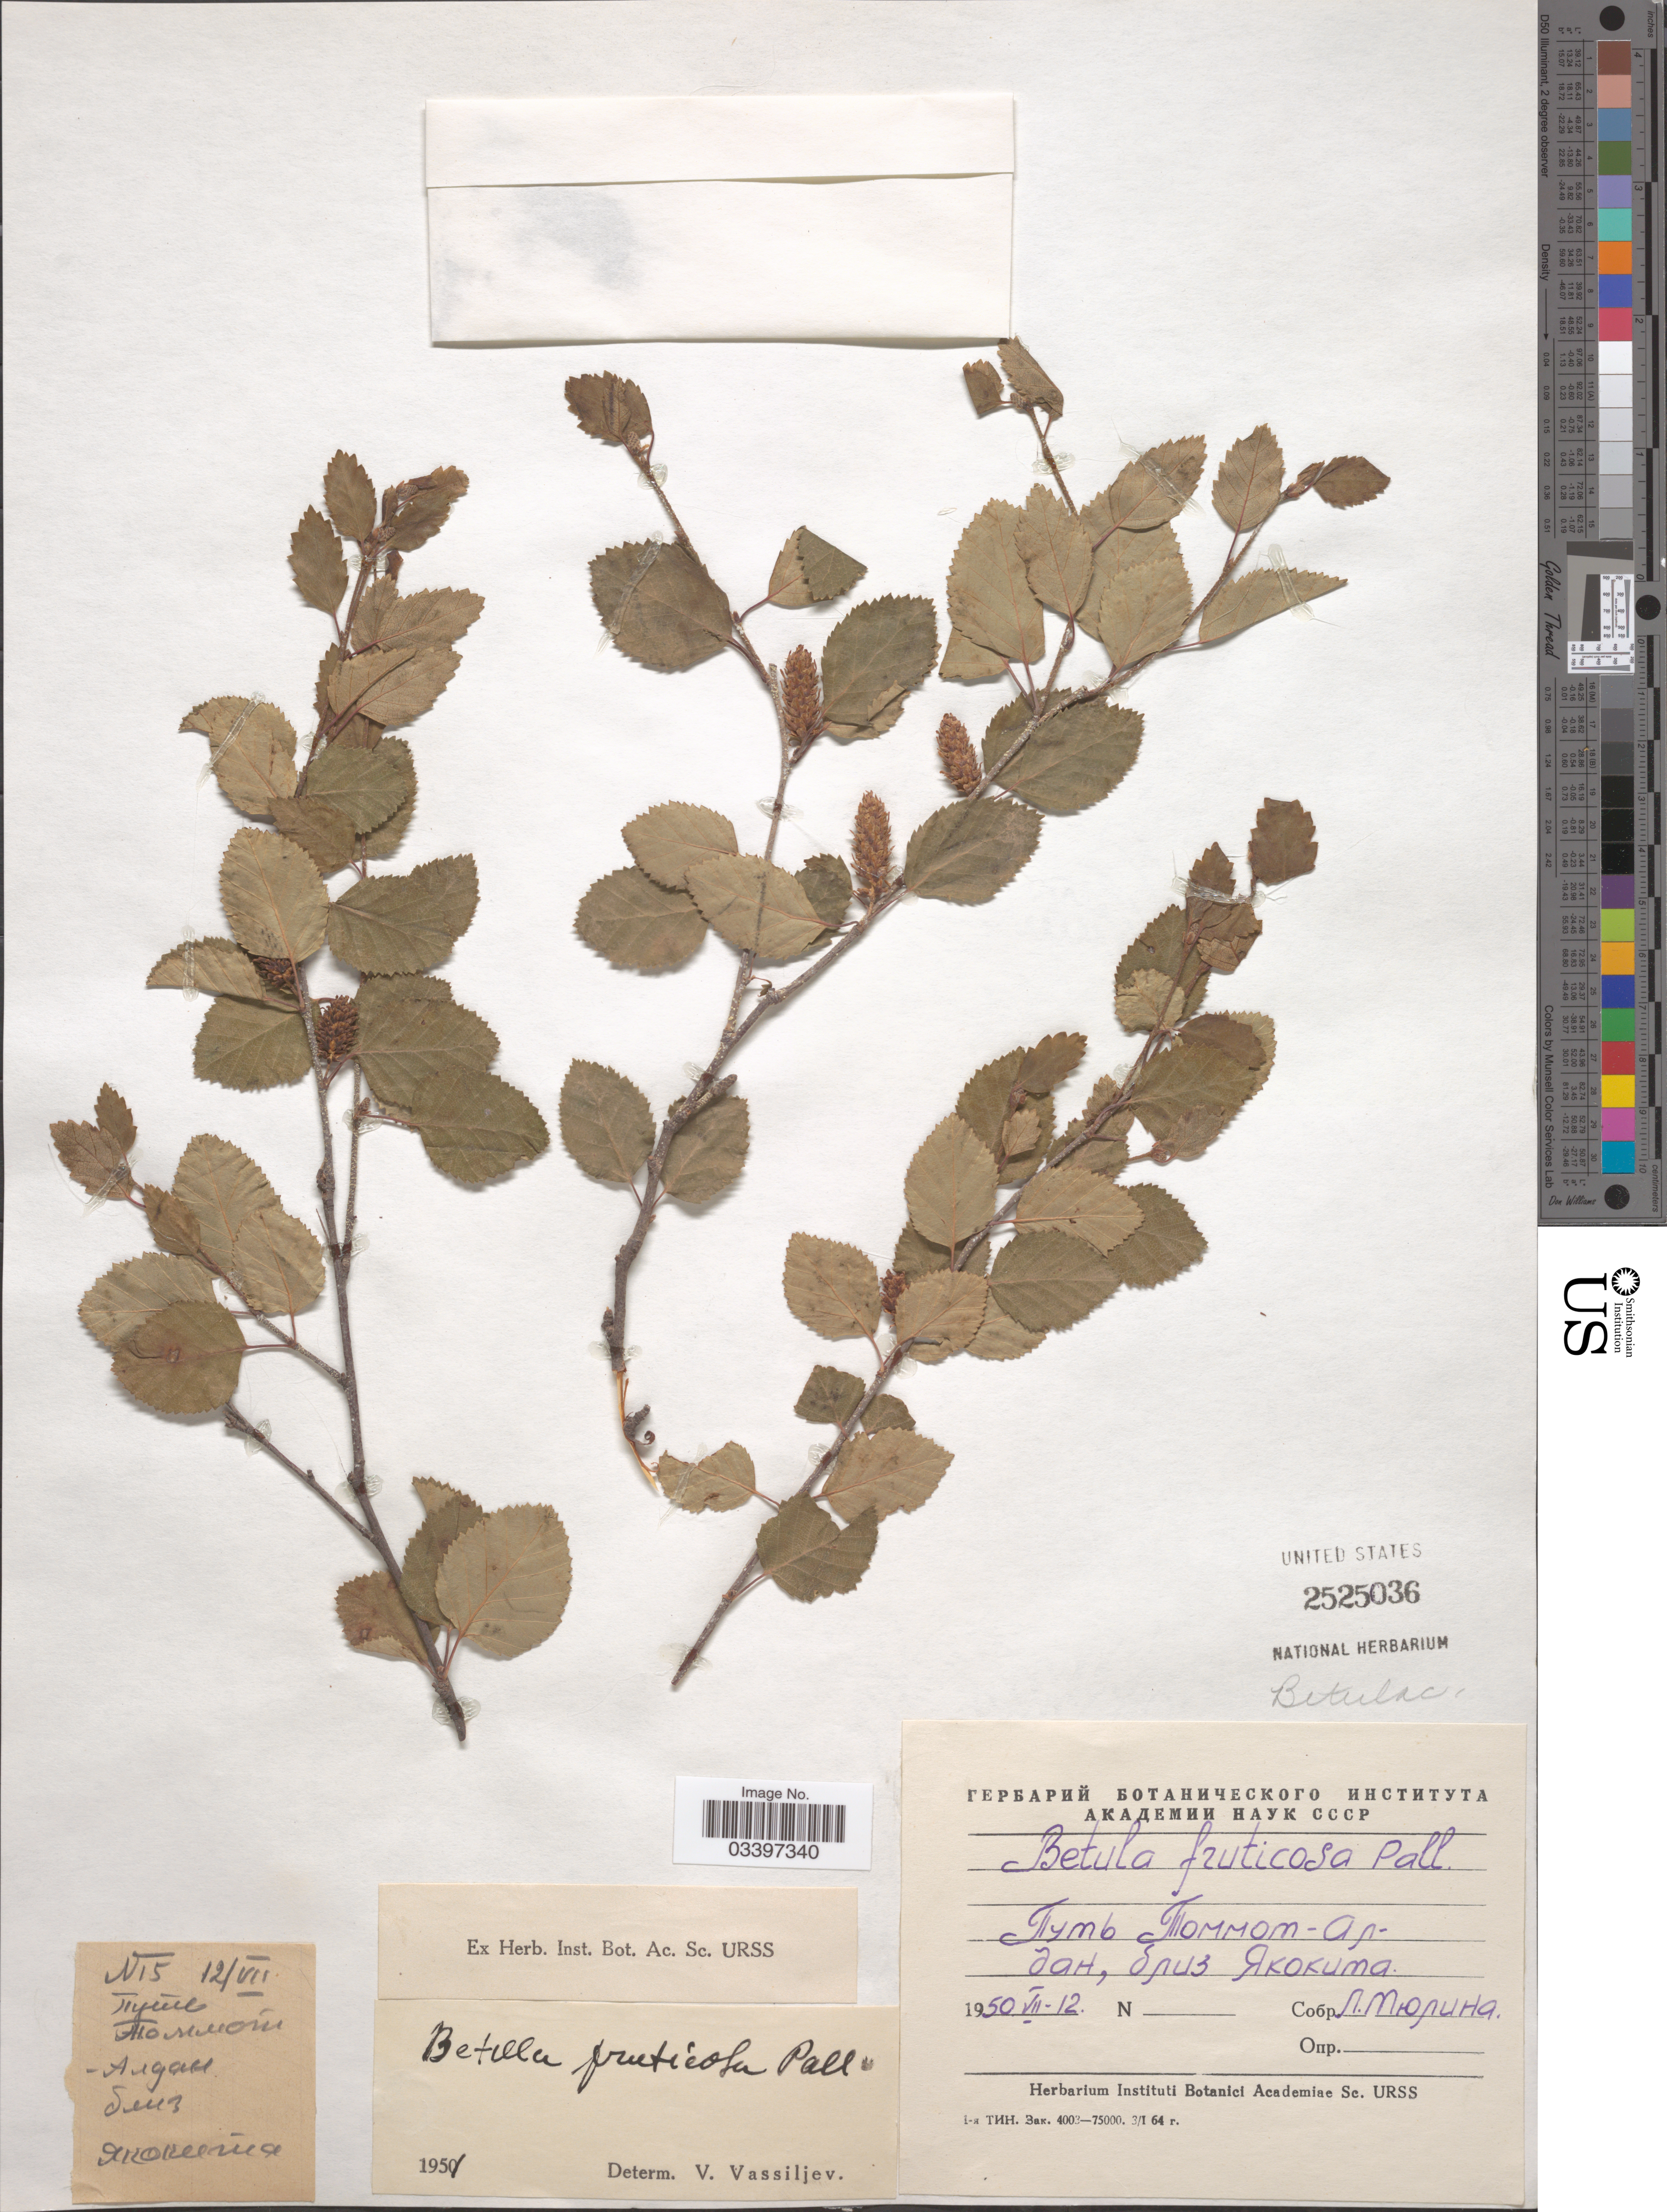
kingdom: Plantae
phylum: Tracheophyta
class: Magnoliopsida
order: Fagales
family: Betulaceae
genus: Betula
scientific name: Betula fruticosa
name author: Pall.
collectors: L. Tulina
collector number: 15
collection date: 1950-07-12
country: Russian Federation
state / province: Sakha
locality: On way the Tommot- Aldan, near Yakokit.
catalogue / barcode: US 2525036